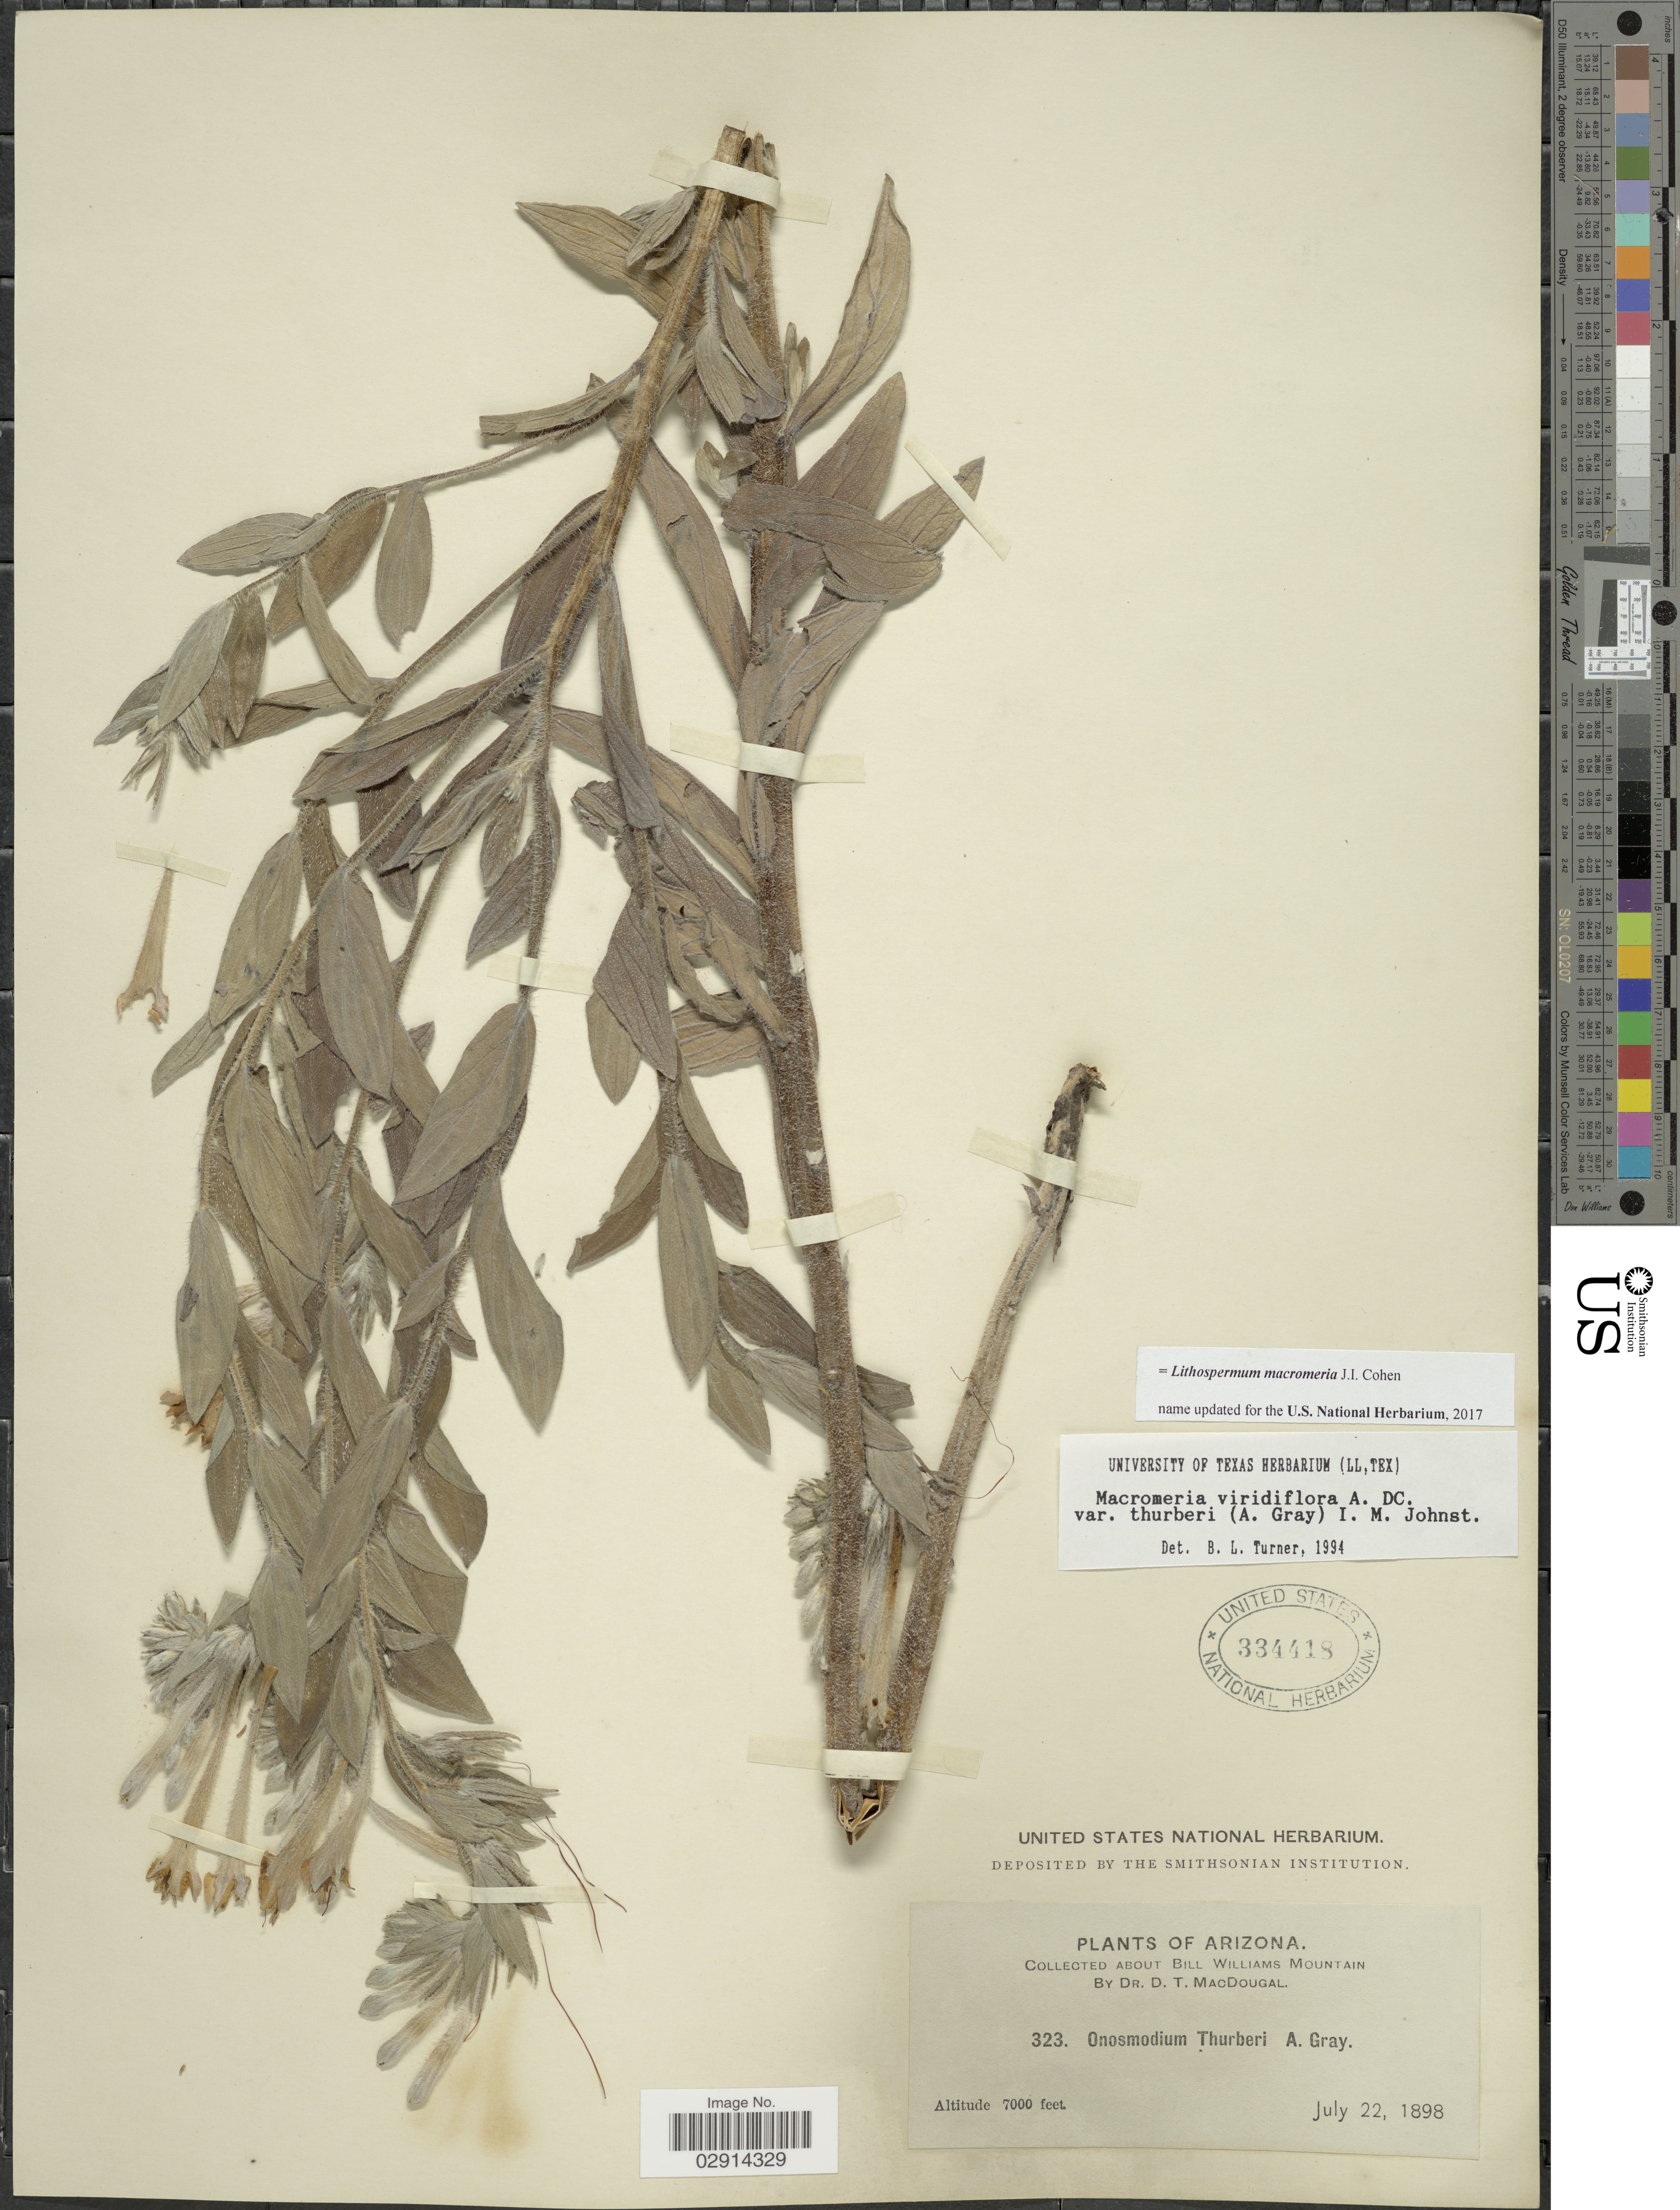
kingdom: Plantae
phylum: Tracheophyta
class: Magnoliopsida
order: Boraginales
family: Boraginaceae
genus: Lithospermum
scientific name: Lithospermum macromeria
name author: Cohen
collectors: D. T. MacDougal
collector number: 323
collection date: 1898-07-22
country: United States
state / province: Arizona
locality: About Bill Williams Mountain.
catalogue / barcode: US 334418